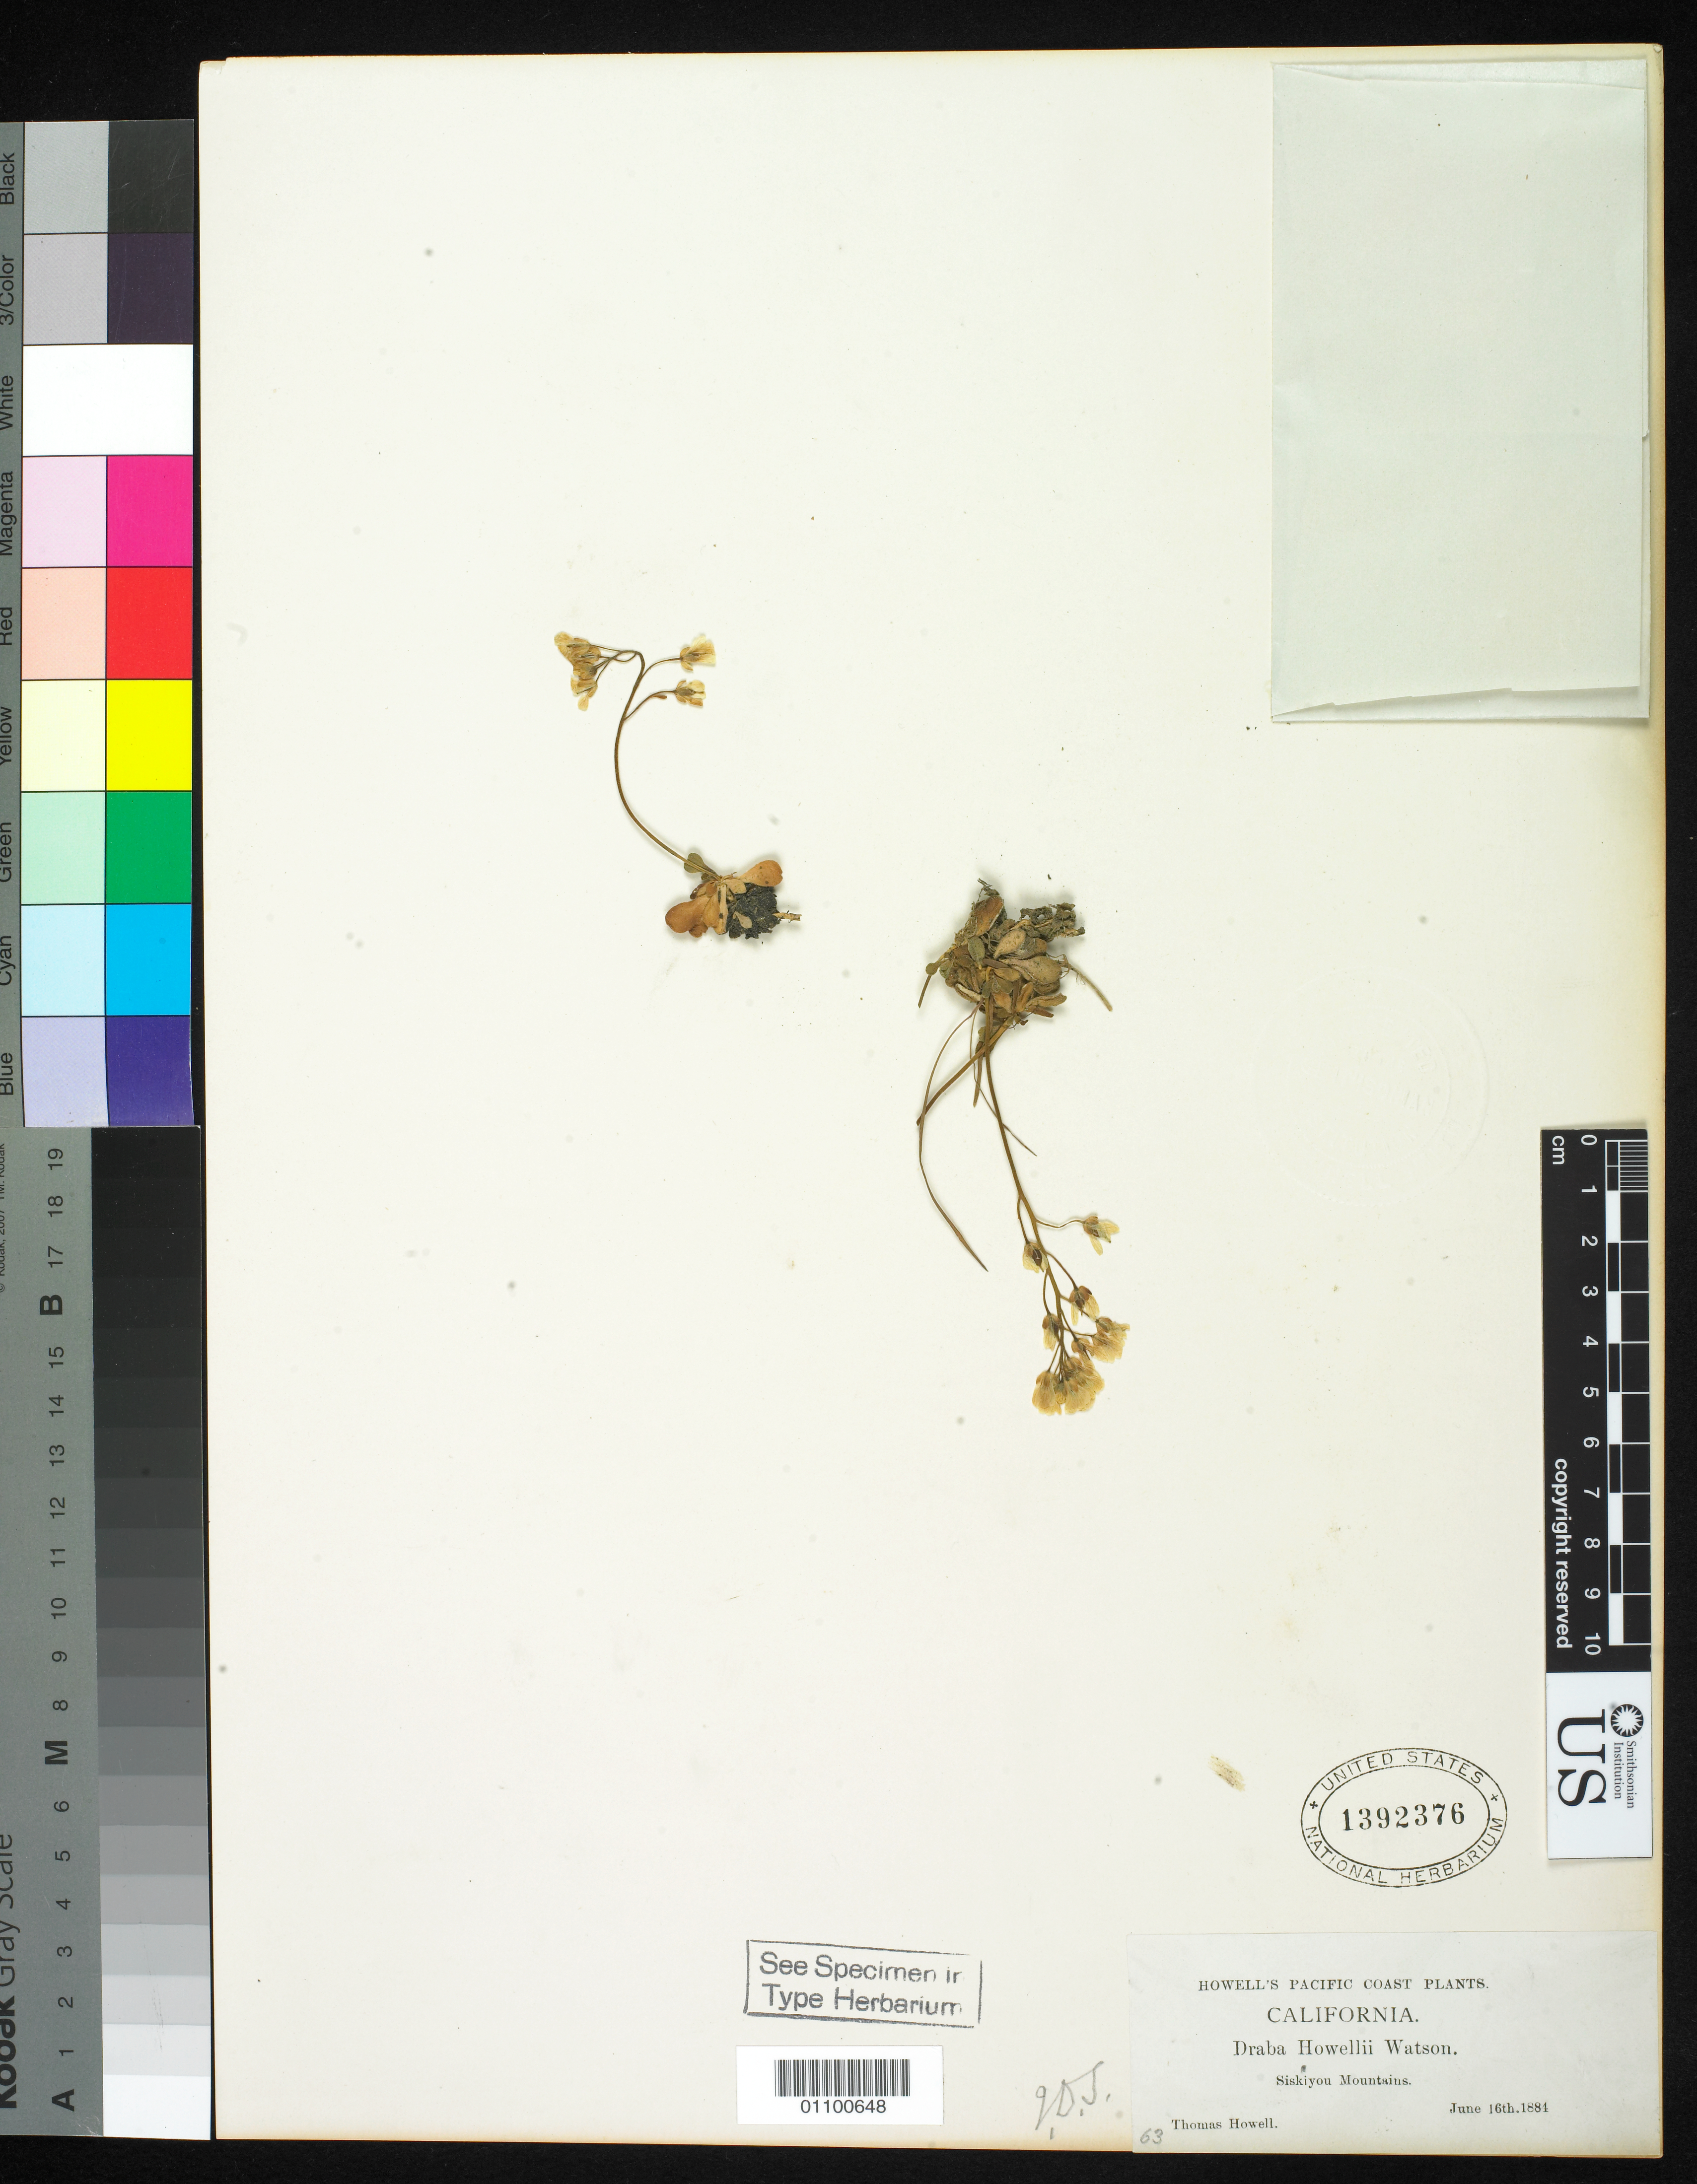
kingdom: Plantae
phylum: Tracheophyta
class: Magnoliopsida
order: Brassicales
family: Brassicaceae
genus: Draba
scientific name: Draba howellii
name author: S. Watson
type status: Possible Type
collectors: T. J. Howell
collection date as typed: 16 Jun 1884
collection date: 1884-06-16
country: United States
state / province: California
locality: Siskiyou Mountains.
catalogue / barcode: US 1392376